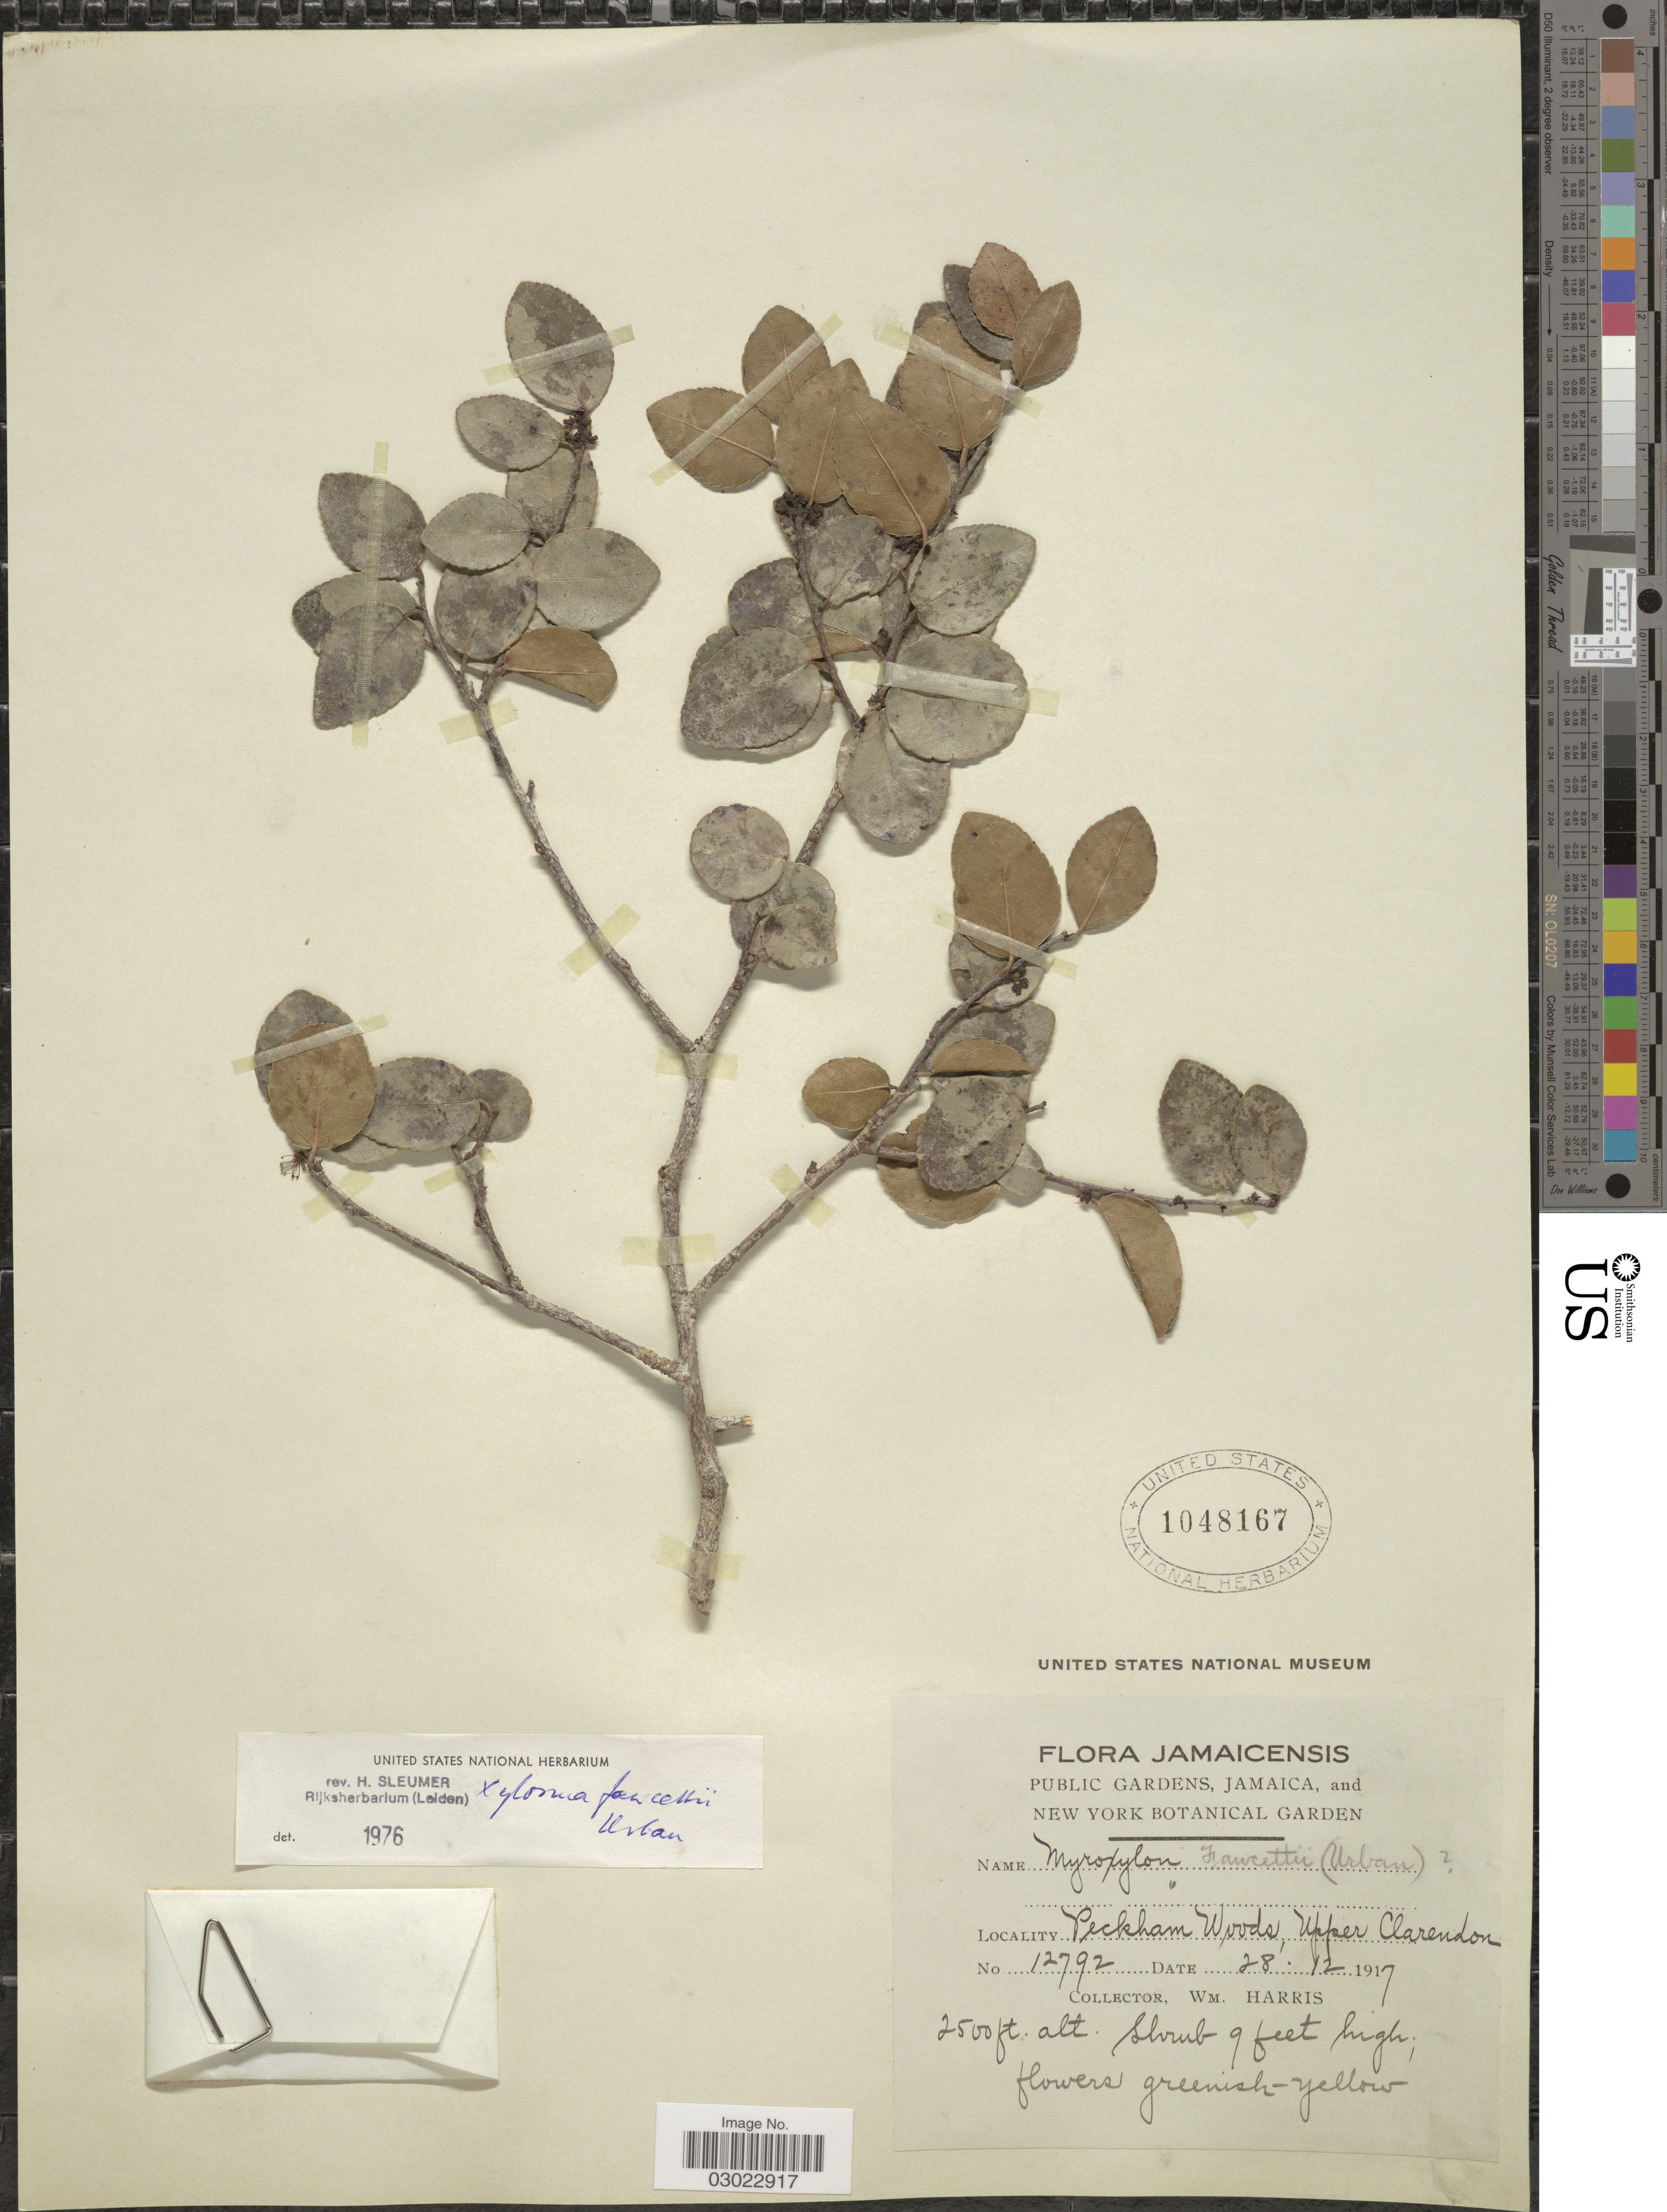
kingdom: Plantae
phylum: Tracheophyta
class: Magnoliopsida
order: Malpighiales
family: Salicaceae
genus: Xylosma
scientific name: Xylosma fawcettii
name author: Urb.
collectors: W. H. Harris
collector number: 12792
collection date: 1917-12-28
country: Jamaica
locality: Jamaicensis. Peckham Woods, Upper Clarendon.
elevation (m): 762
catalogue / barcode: US 1048167